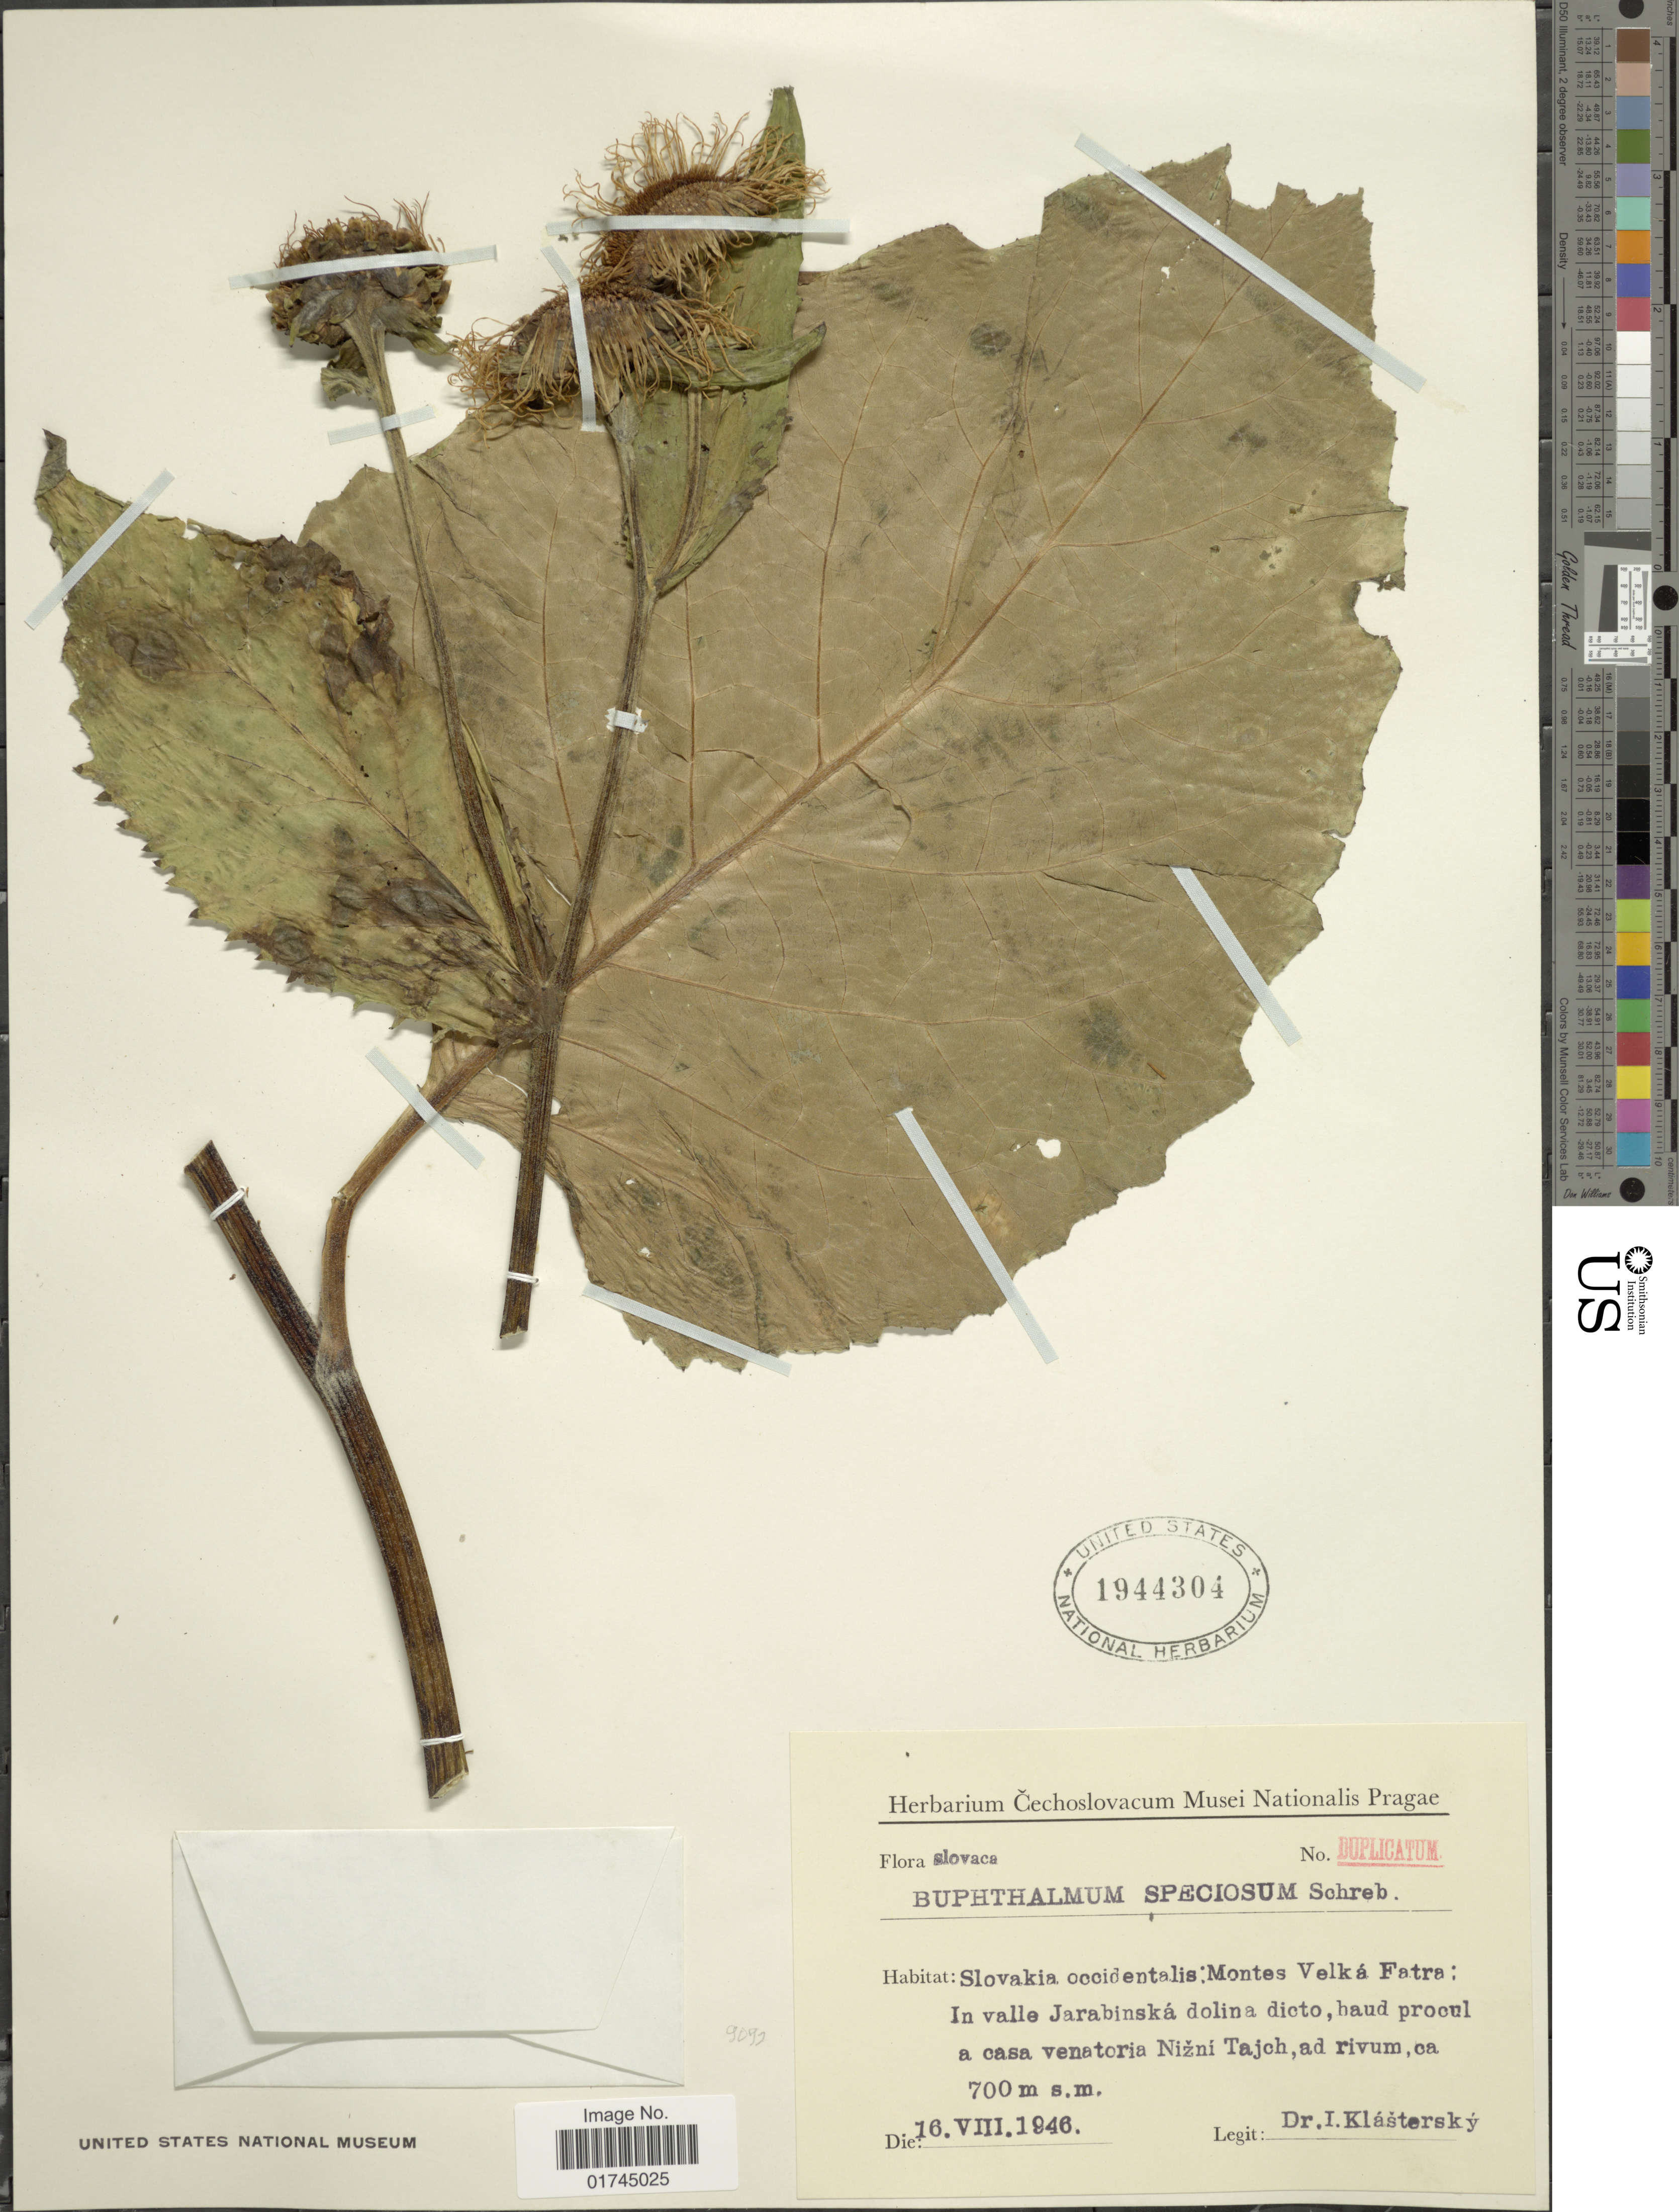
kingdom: Plantae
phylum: Tracheophyta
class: Magnoliopsida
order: Asterales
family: Asteraceae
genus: Buphthalmum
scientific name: Buphthalmum speciosum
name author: Schreb.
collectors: I. Klášterský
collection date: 1946-08-16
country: Slovakia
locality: Montes Velka Fatra: In valle Jarabinska dolina dicto, hadu procul a casa Venatoria Nizni Tajch, ad rivum.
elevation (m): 700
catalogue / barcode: US 1944304